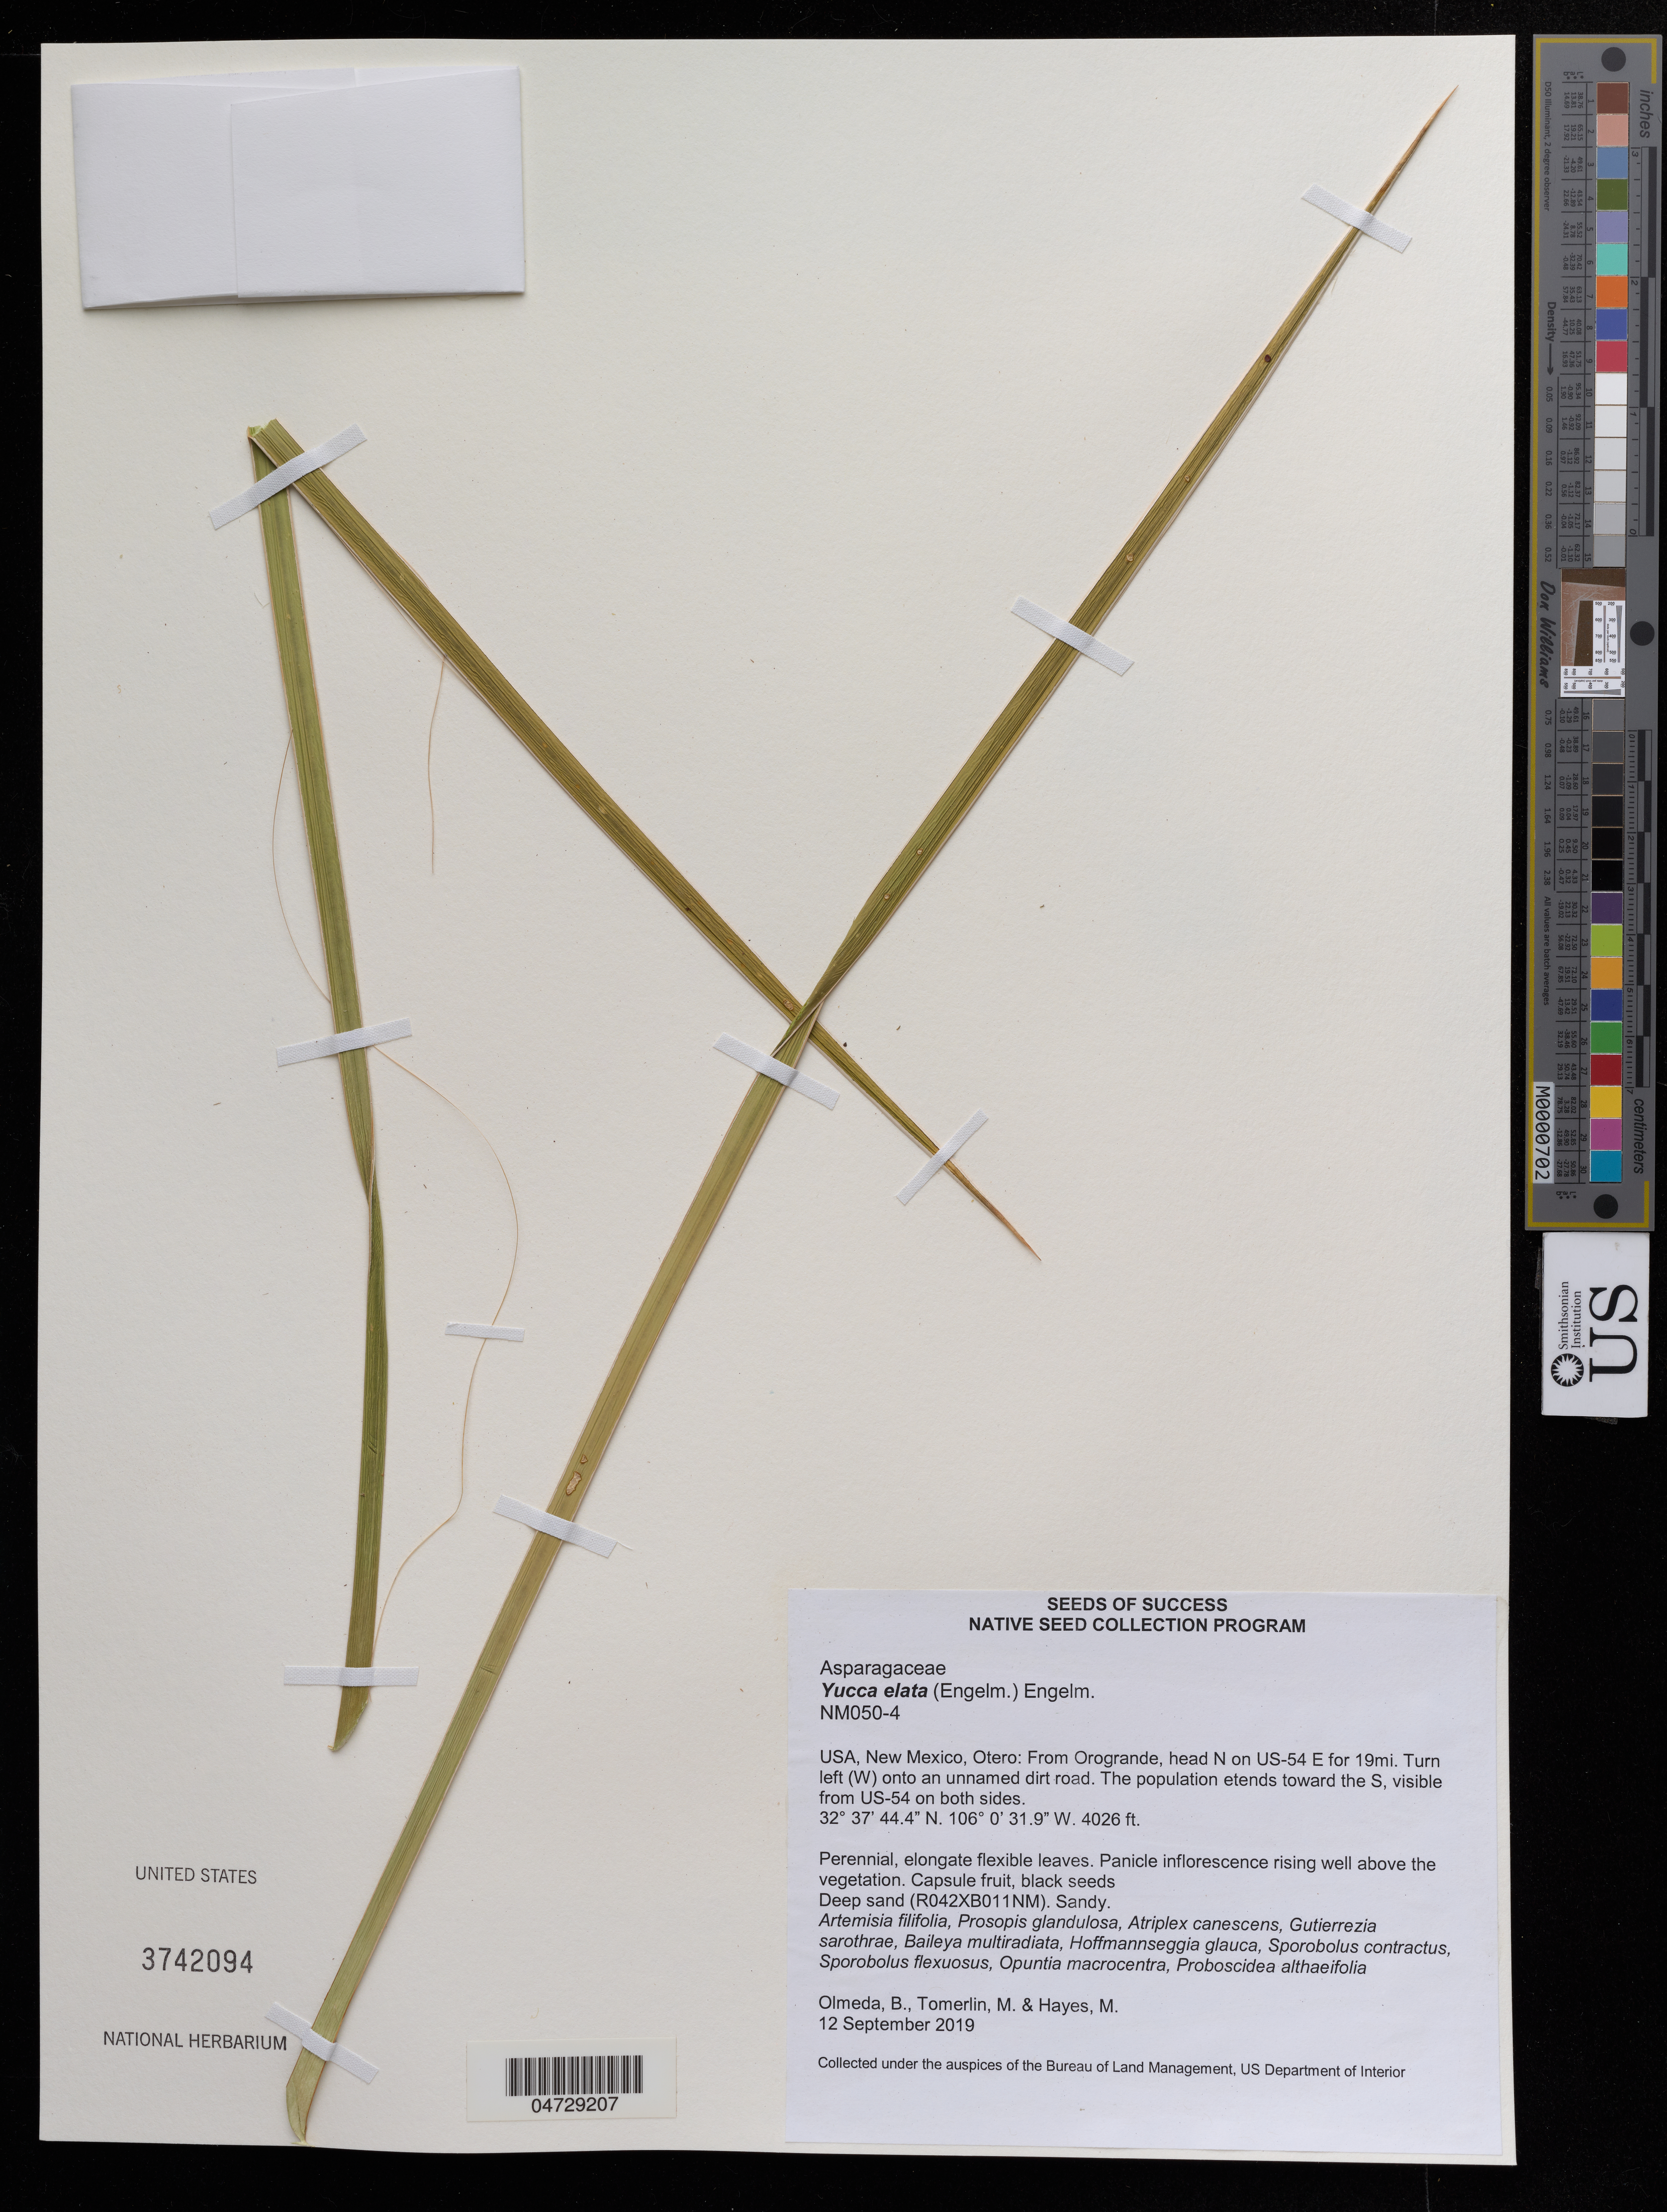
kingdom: Plantae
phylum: Tracheophyta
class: Liliopsida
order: Asparagales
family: Asparagaceae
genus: Yucca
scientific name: Yucca elata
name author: (Engelm.) Engelm.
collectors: B. Olmeda, M. Tomerlin & M. Hayes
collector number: NM050-4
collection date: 2019-09-12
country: United States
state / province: New Mexico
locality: Otero: From Orogrande, head N on US-54 E for 19mi. Turn left (W) onto an unnamed dirt road. The population etends toward the S, visible from US-54 on both sides.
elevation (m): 1227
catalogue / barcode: US 3742094